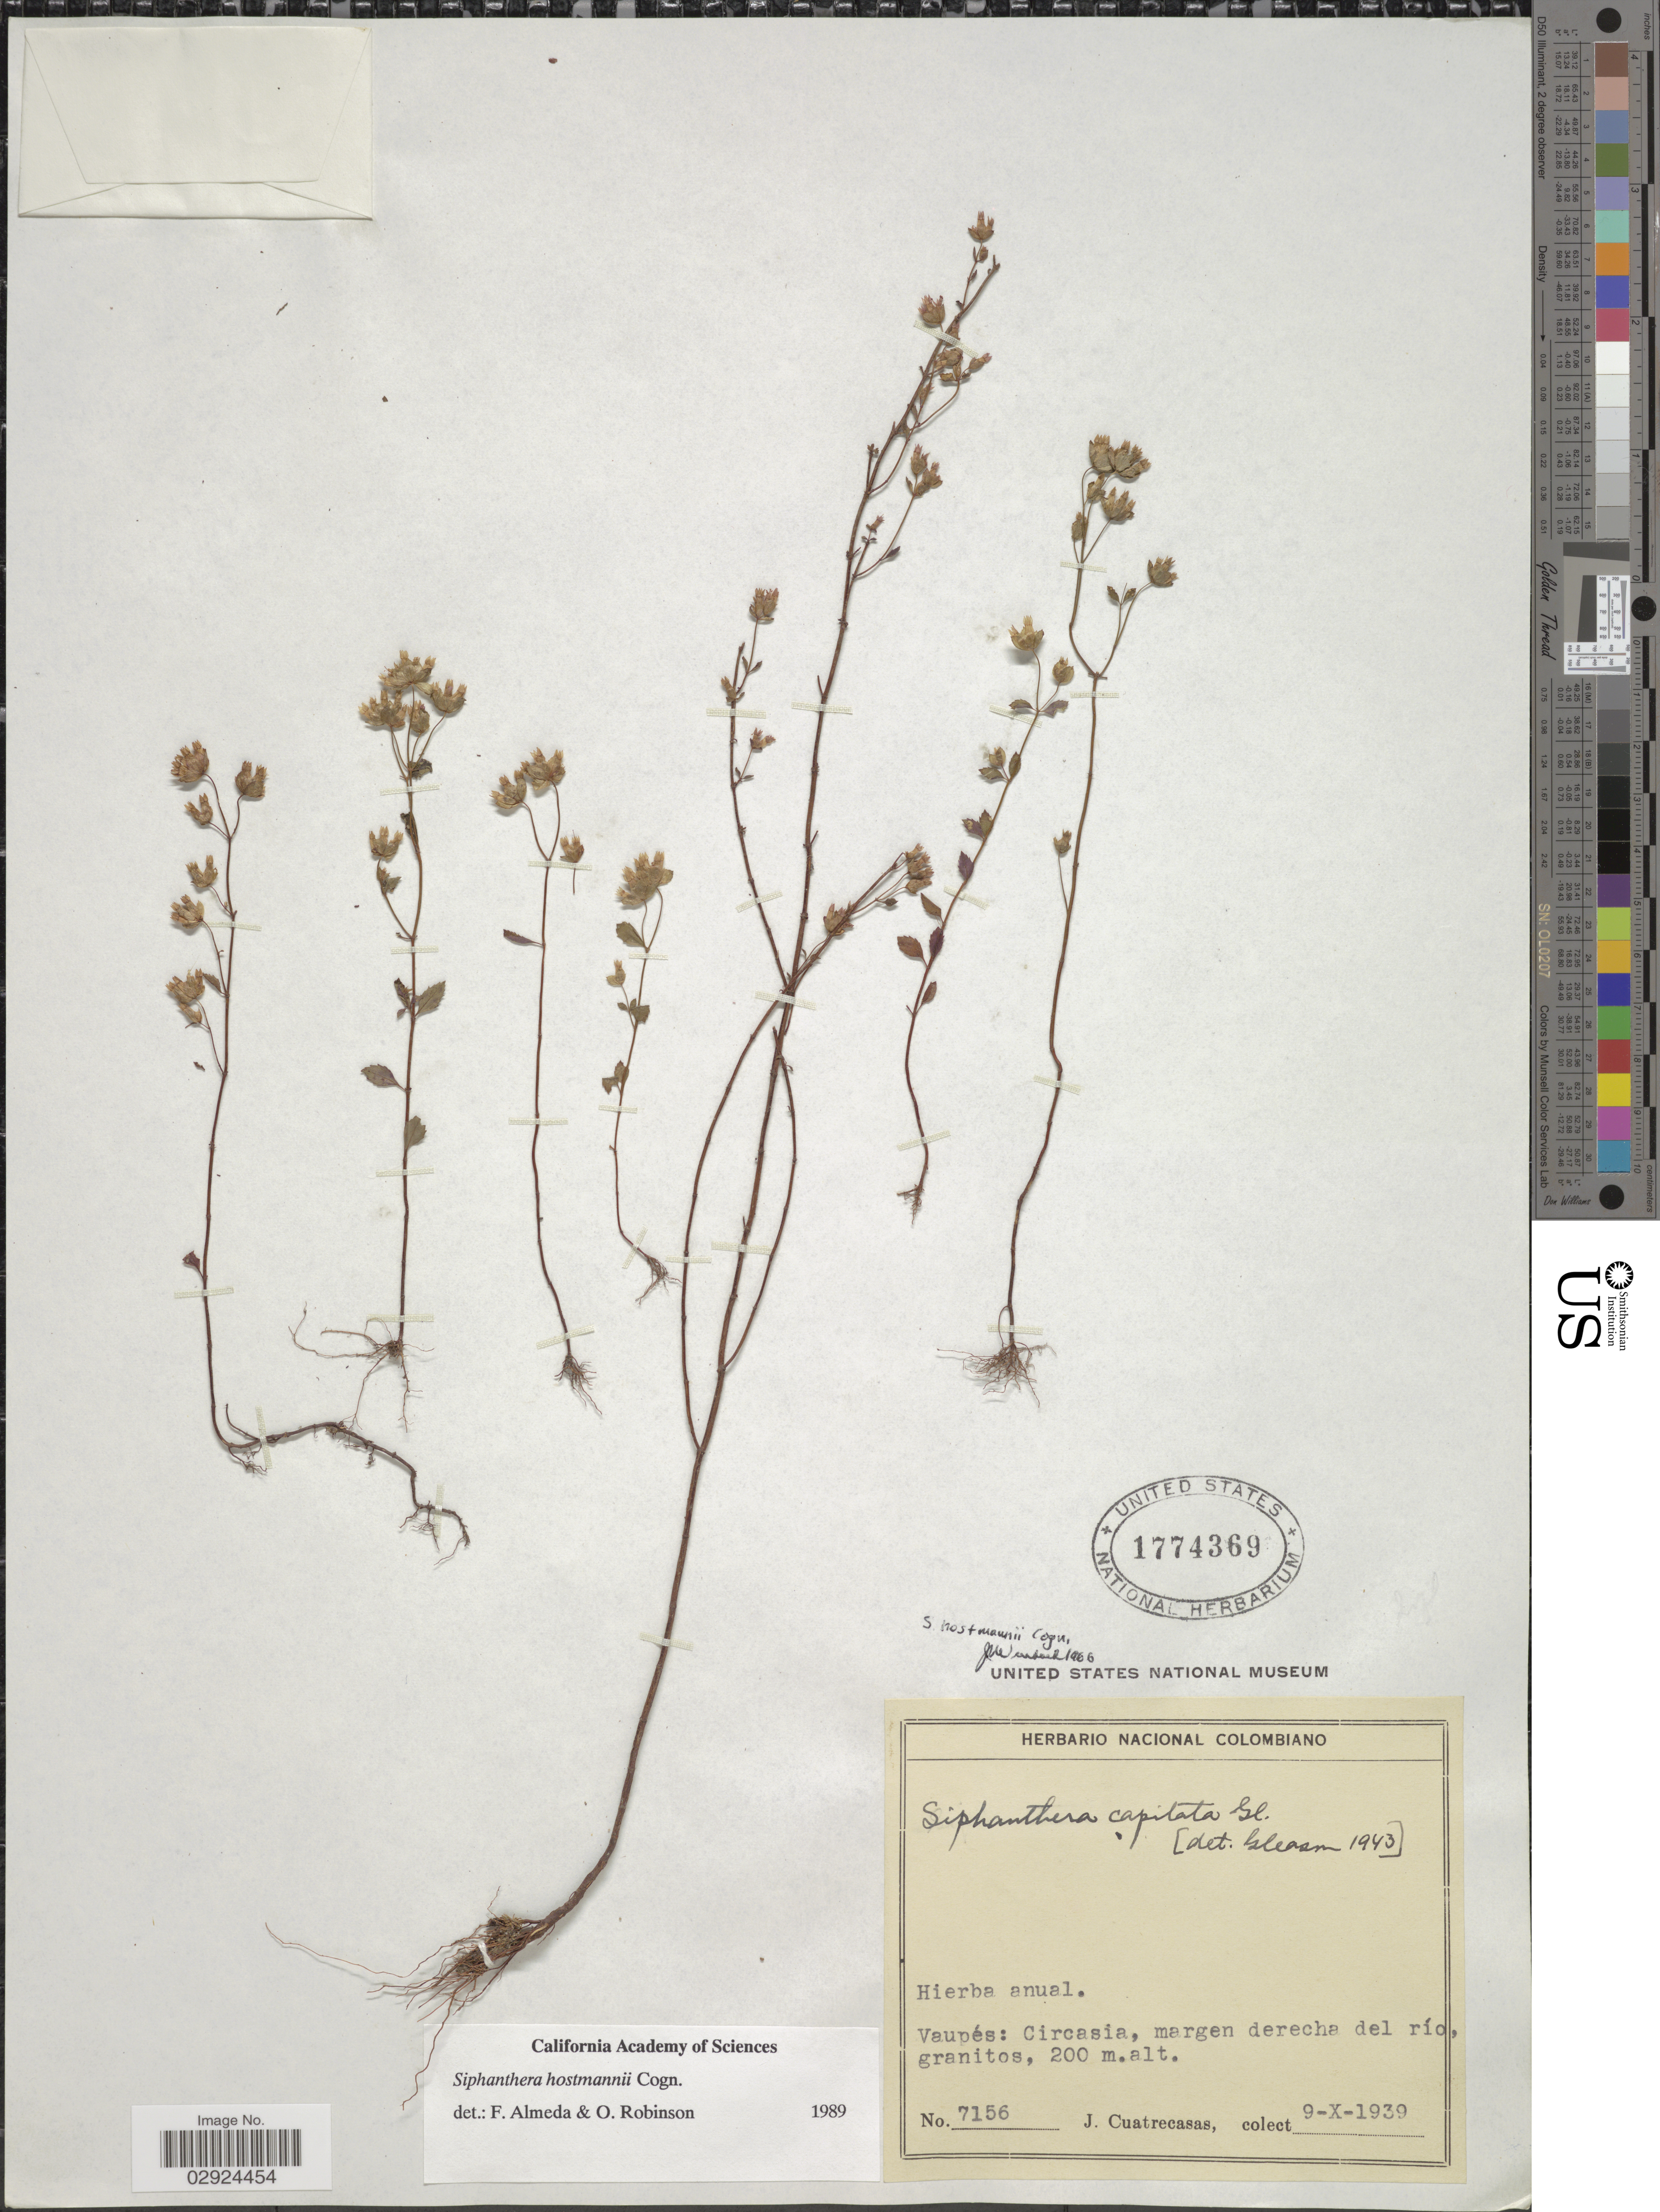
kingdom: Plantae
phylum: Tracheophyta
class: Magnoliopsida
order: Myrtales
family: Melastomataceae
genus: Siphanthera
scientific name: Siphanthera hostmannii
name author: Cogn.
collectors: J. Cuatrecasas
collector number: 7156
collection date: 1939-10-09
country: Colombia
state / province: Vaupés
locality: Vaupés: Circasia, margen derecha del río, granitos.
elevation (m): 200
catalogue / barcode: US 1774369